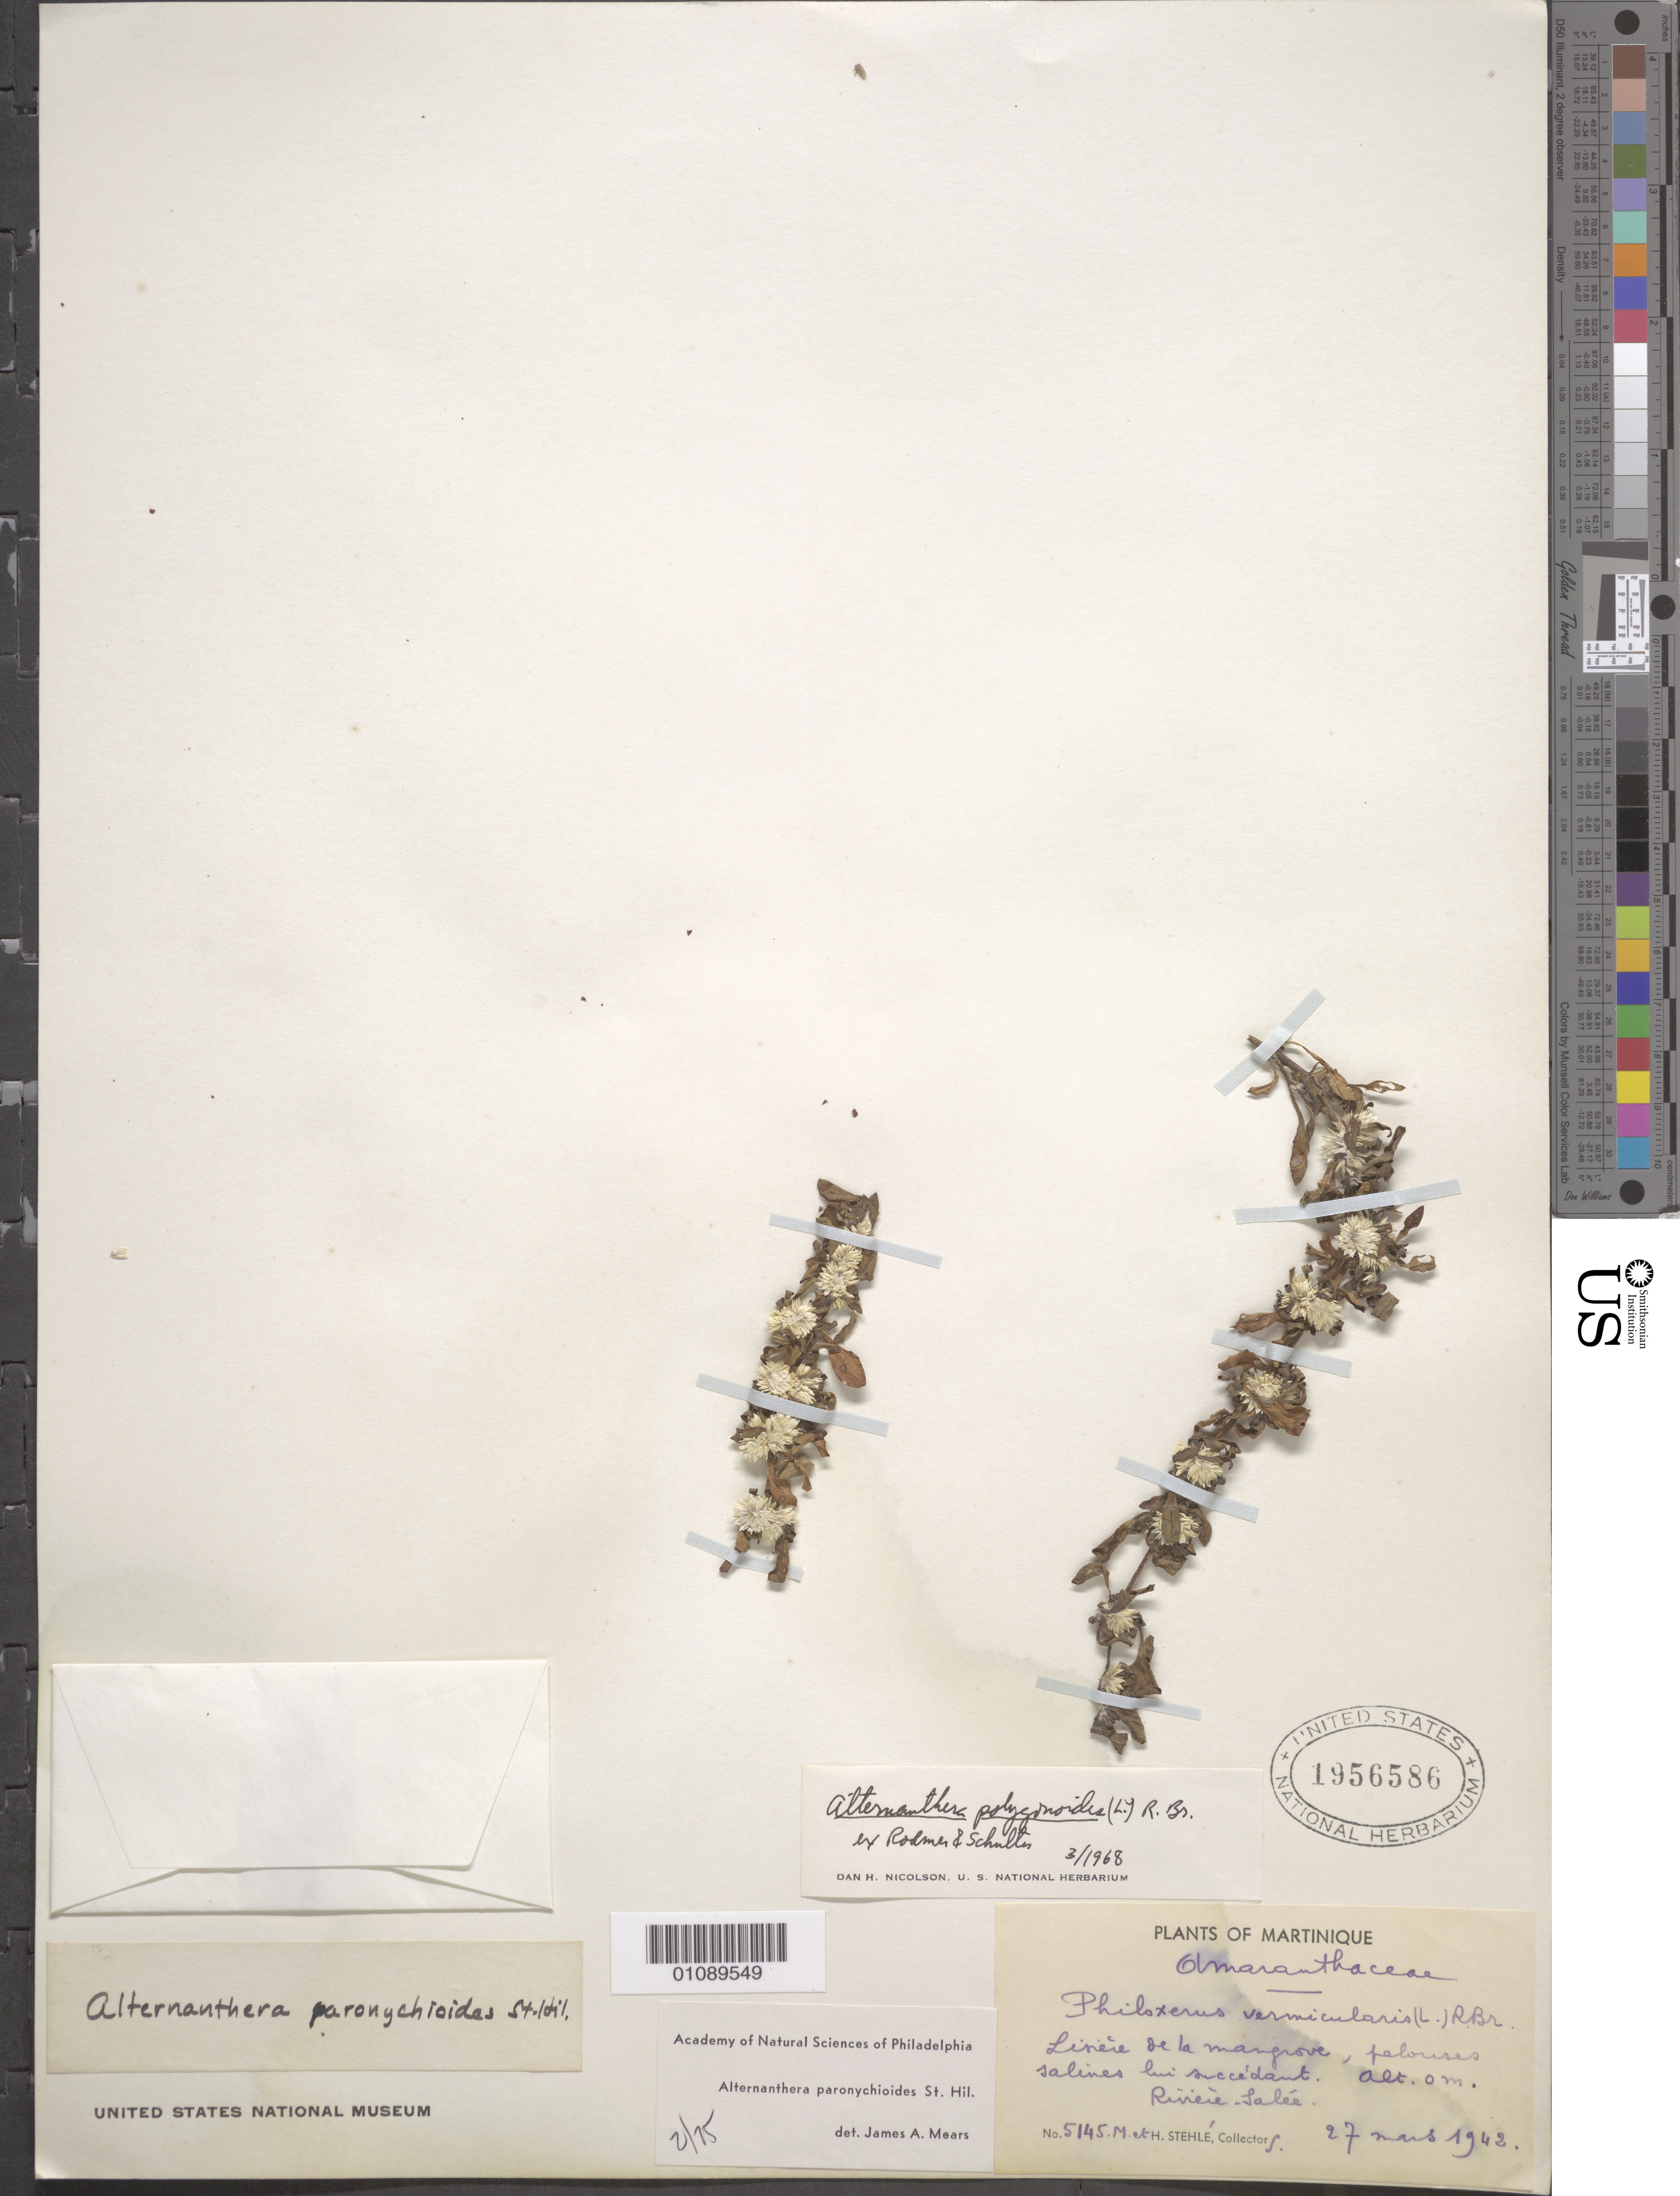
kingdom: Plantae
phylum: Tracheophyta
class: Magnoliopsida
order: Caryophyllales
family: Amaranthaceae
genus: Alternanthera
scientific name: Alternanthera paronychioides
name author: A. St.-Hil.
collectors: H. Stehlé & M. Stehlé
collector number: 5145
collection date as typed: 27 Mar 1942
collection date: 1942-03-27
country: Martinique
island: Martinique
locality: Riviere-Salee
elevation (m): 0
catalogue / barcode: US 1956586